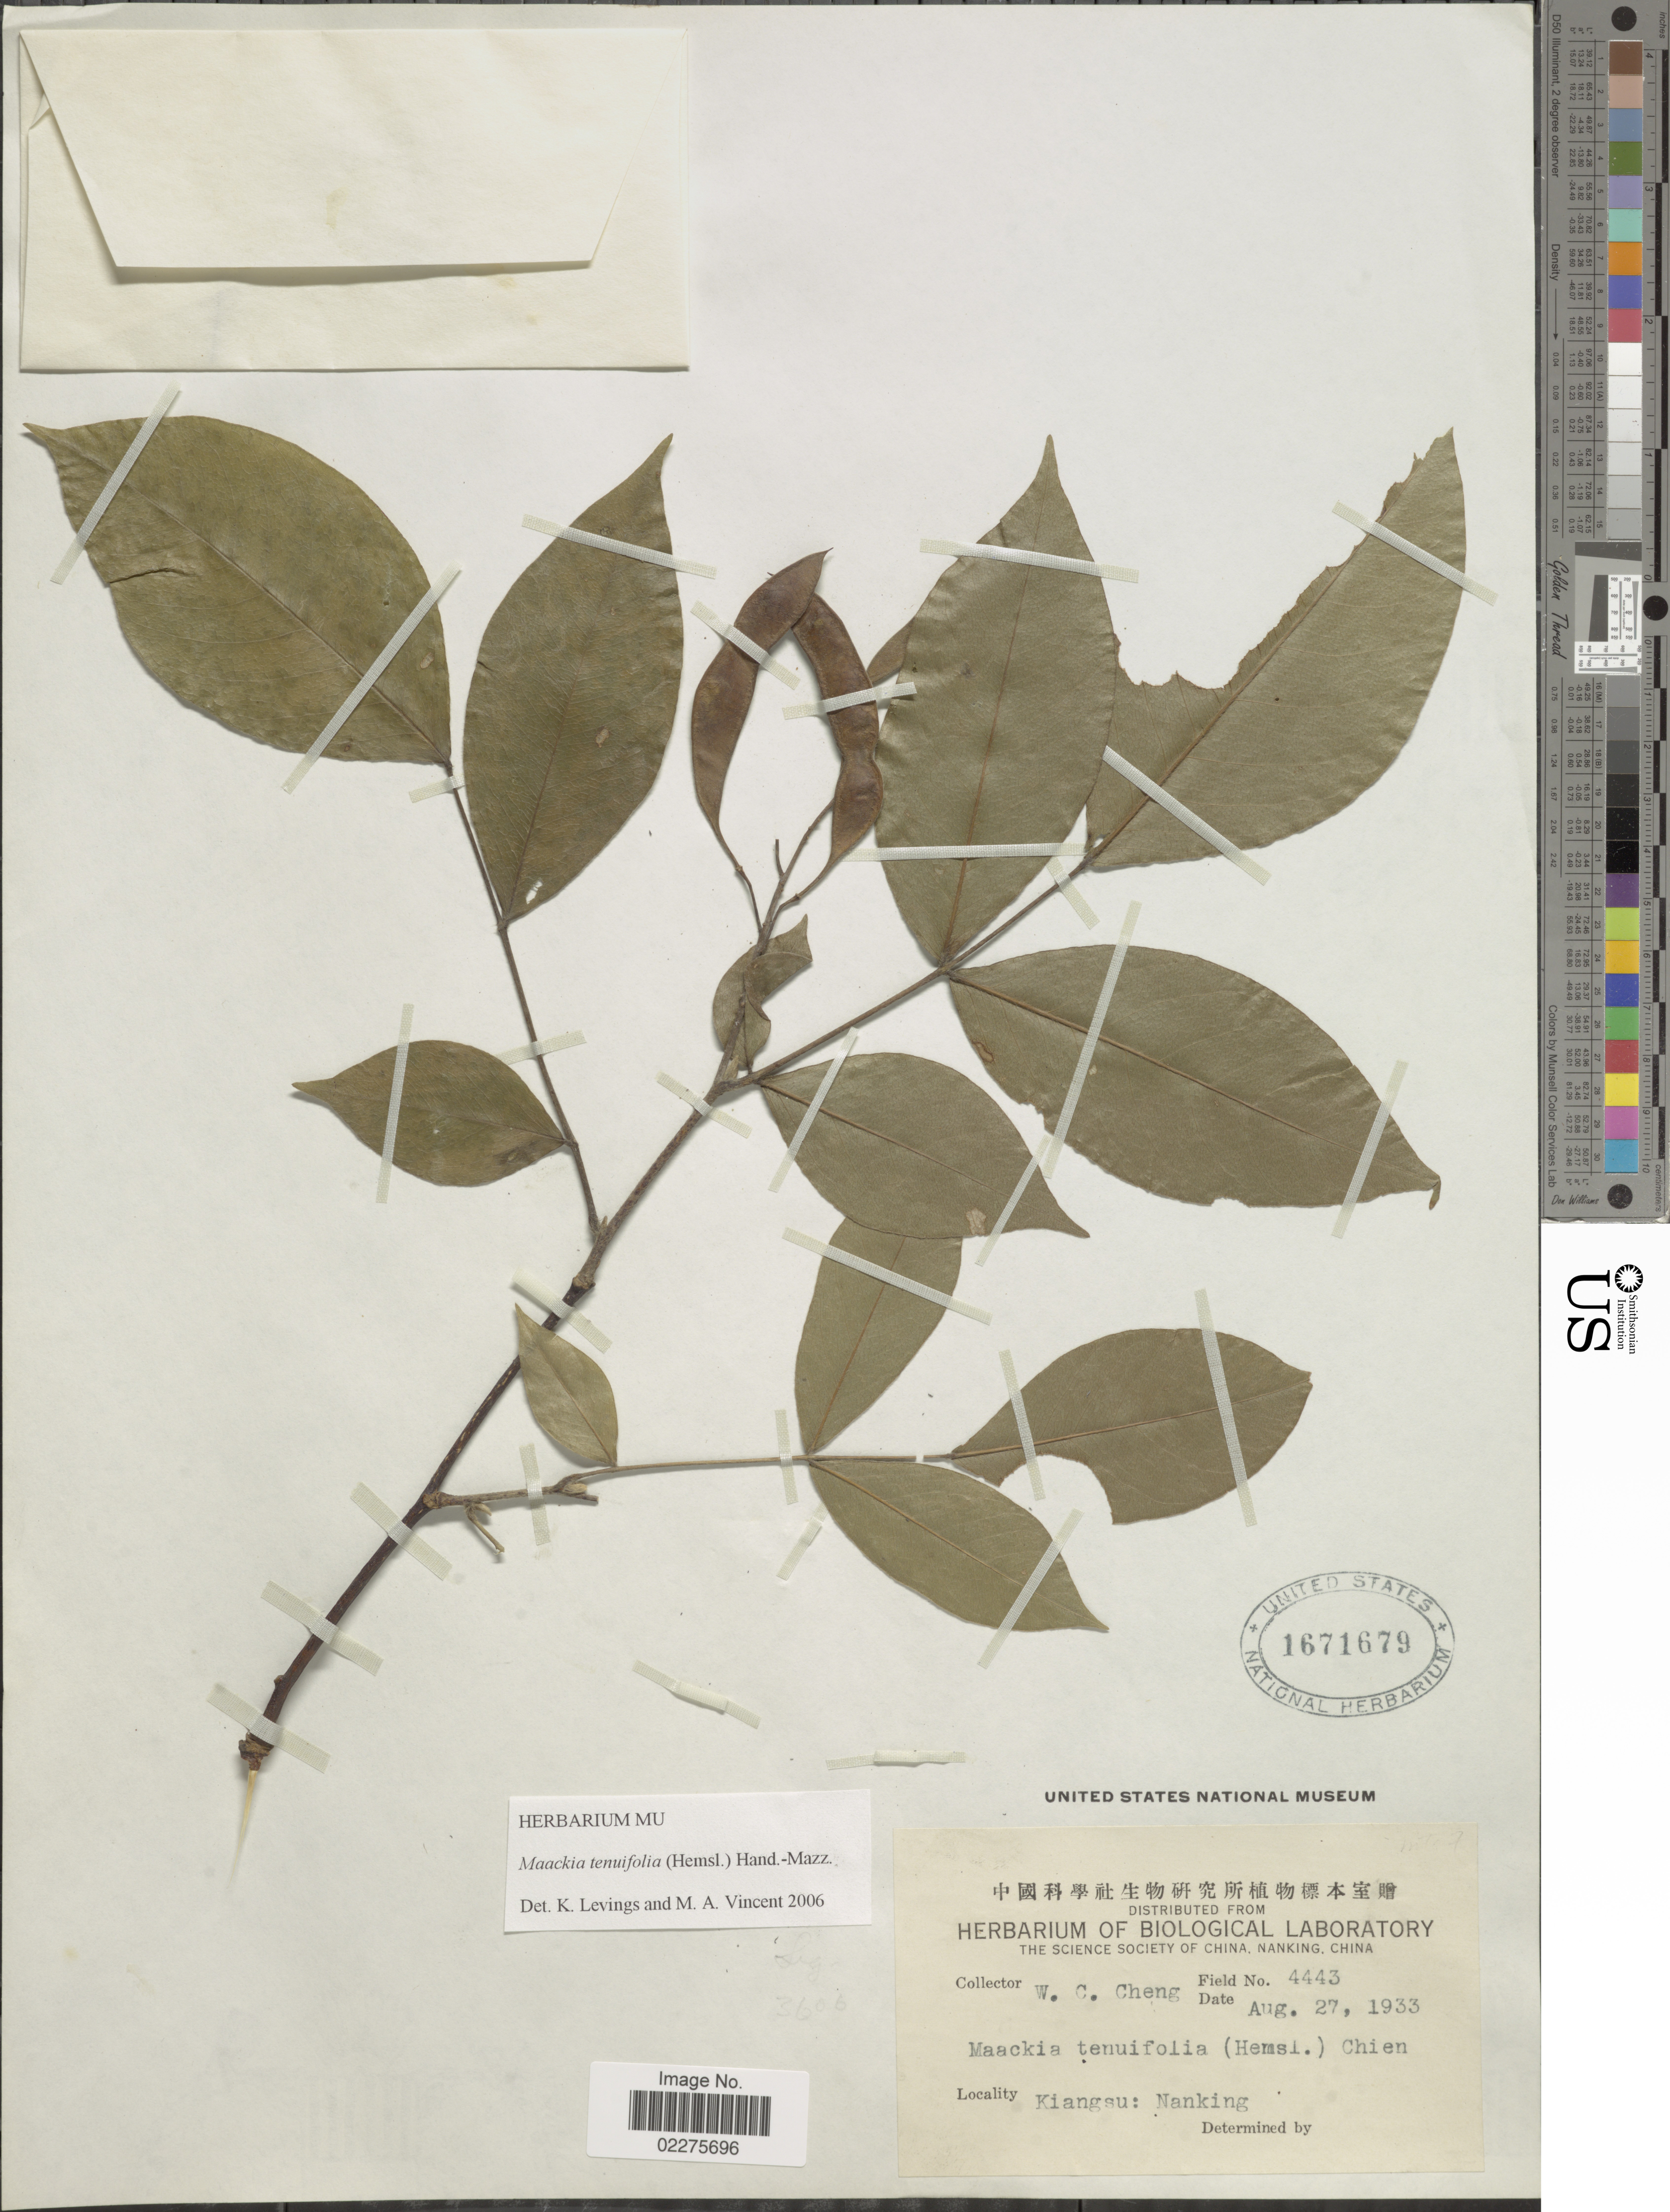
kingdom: Plantae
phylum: Tracheophyta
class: Magnoliopsida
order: Fabales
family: Fabaceae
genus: Maackia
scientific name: Maackia tenuifolia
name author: (Hemsl.) Hand.-Mazz.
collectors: W. C. Cheng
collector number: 4443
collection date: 1933-08-27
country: China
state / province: Jiangsu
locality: Kiangsu: Nanking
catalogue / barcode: US 1671679